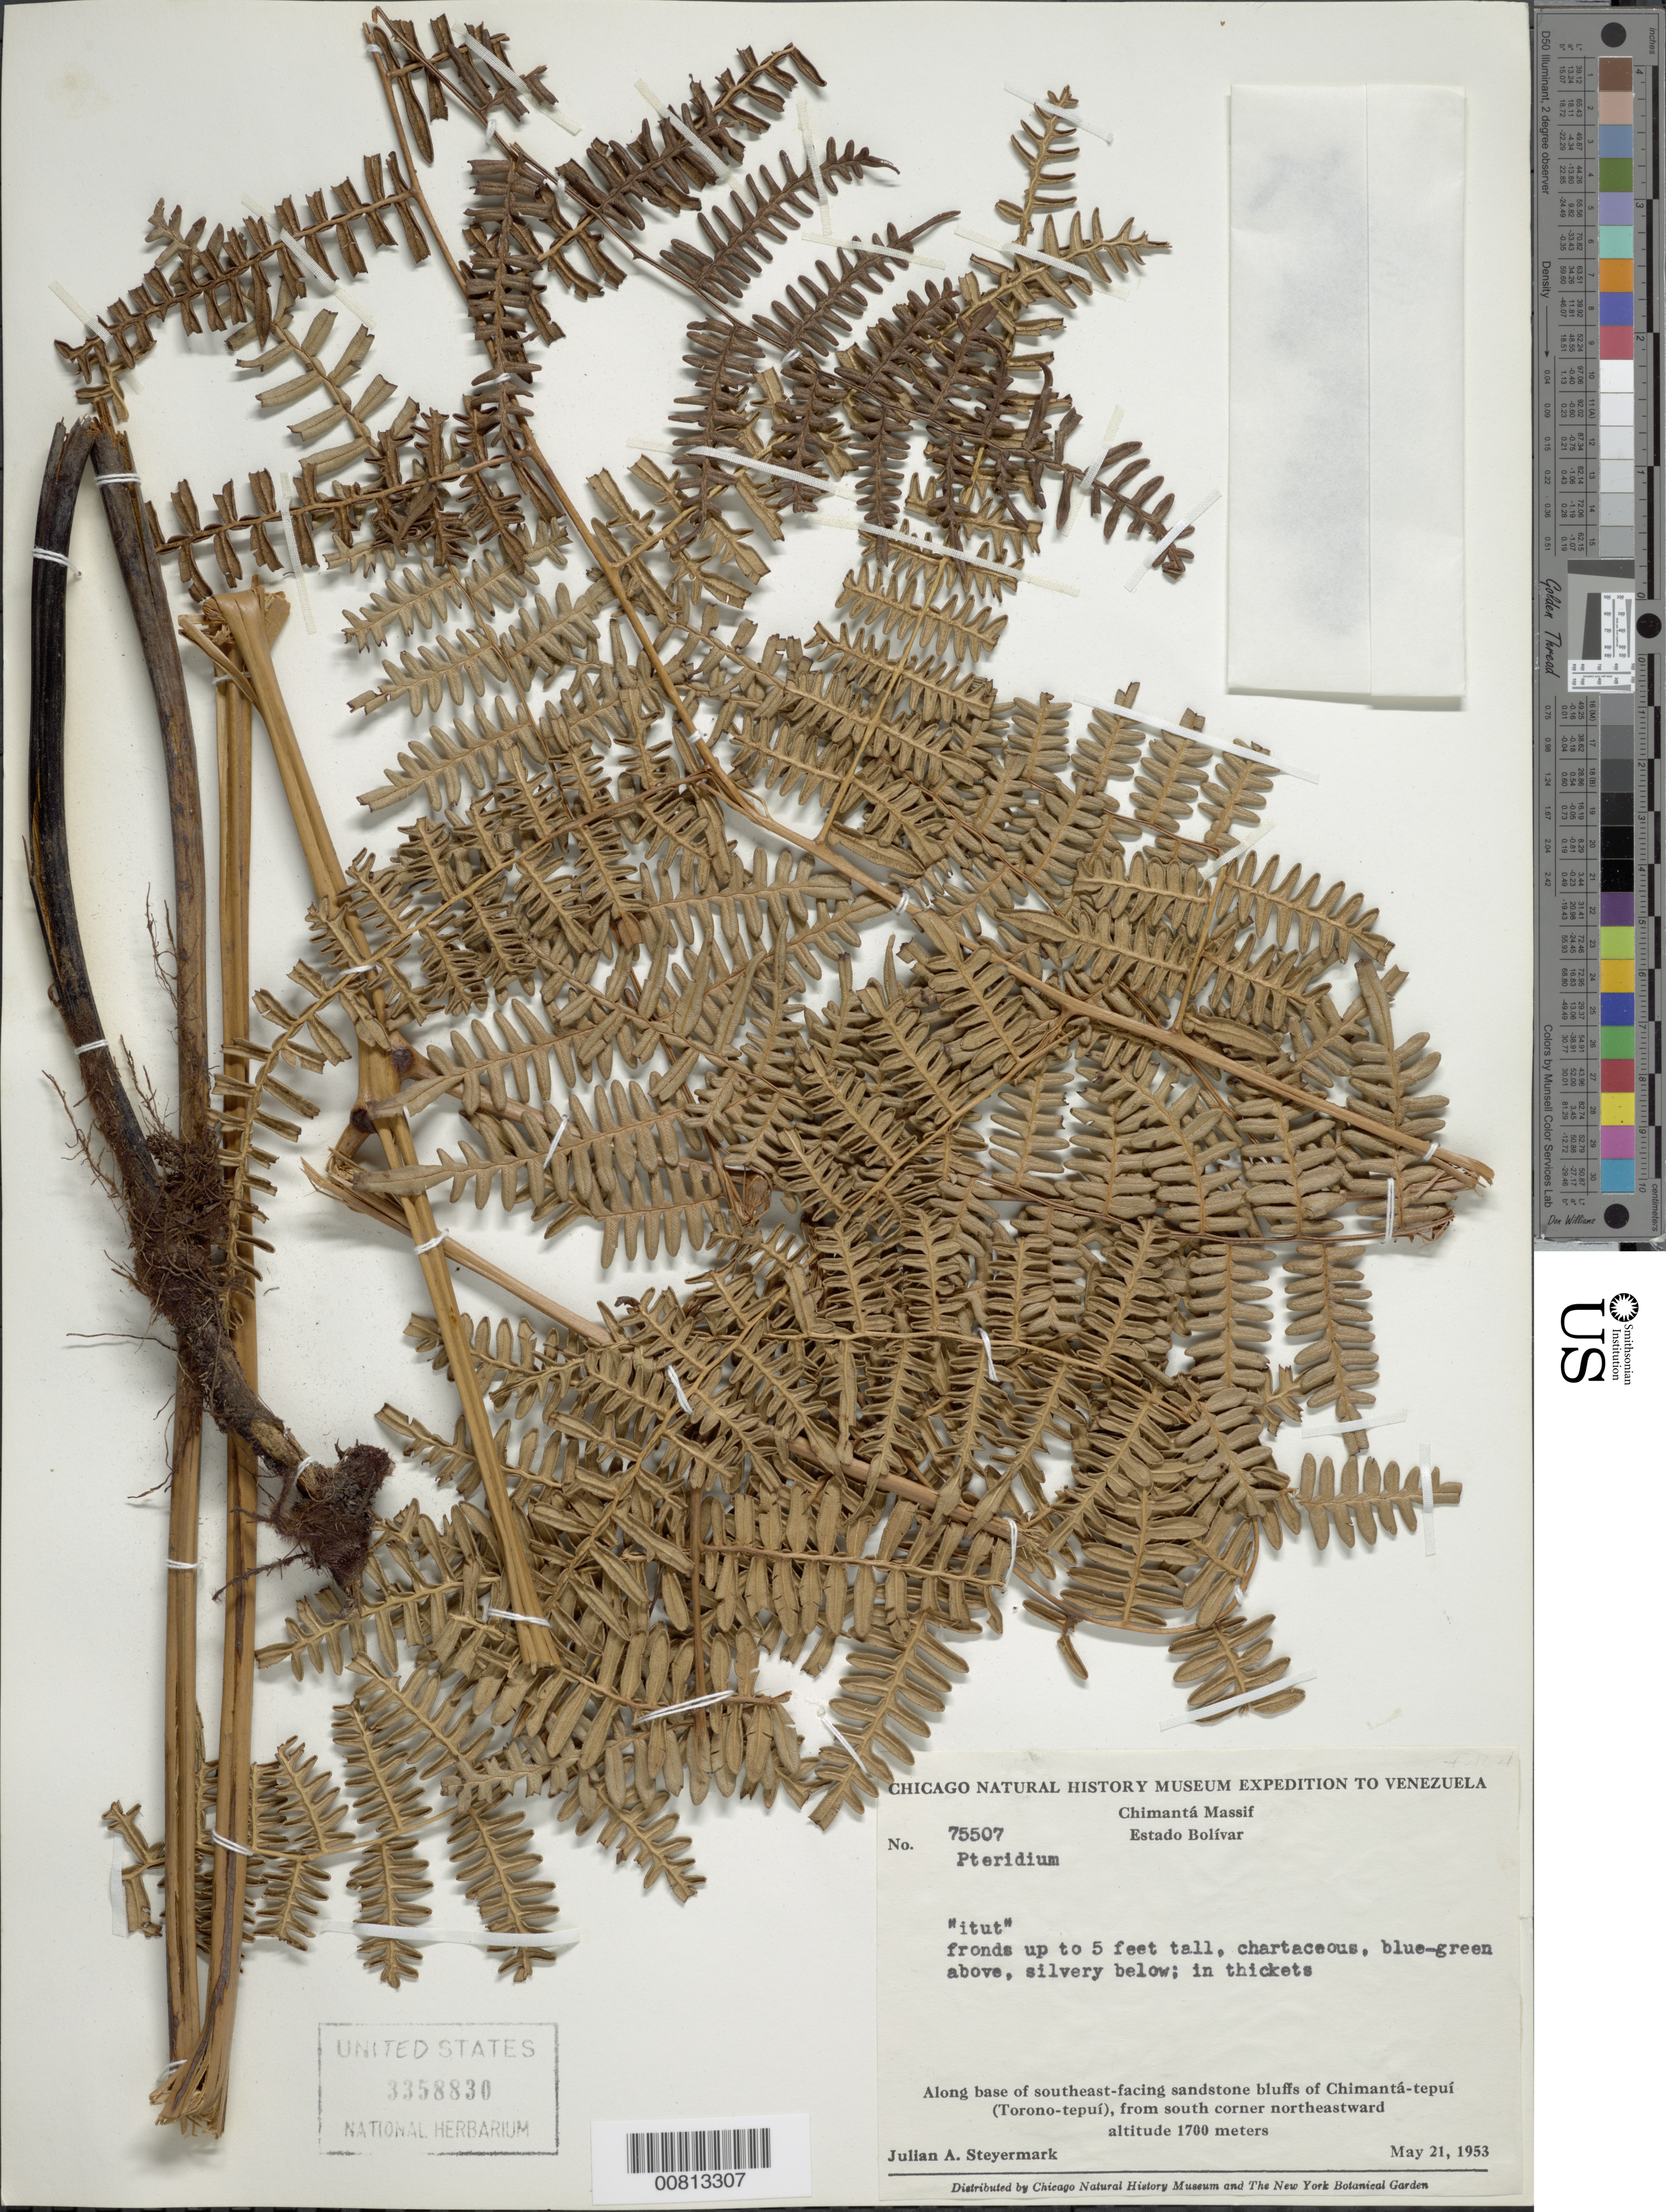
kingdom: Plantae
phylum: Tracheophyta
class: Polypodiopsida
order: Polypodiales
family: Dennstaedtiaceae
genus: Pteridium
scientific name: Pteridium aquilinum var. arachnoideum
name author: (Kaulf.) Herter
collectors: J. Steyermark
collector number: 75507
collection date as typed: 21-May-53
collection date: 1953-05-21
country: Venezuela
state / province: Bolívar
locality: Chimantá-tepuí (Torono-tepuí), Chimantá Massif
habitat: SE facing sandstone bluffs, in thickets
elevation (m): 1700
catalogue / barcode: US 3358830